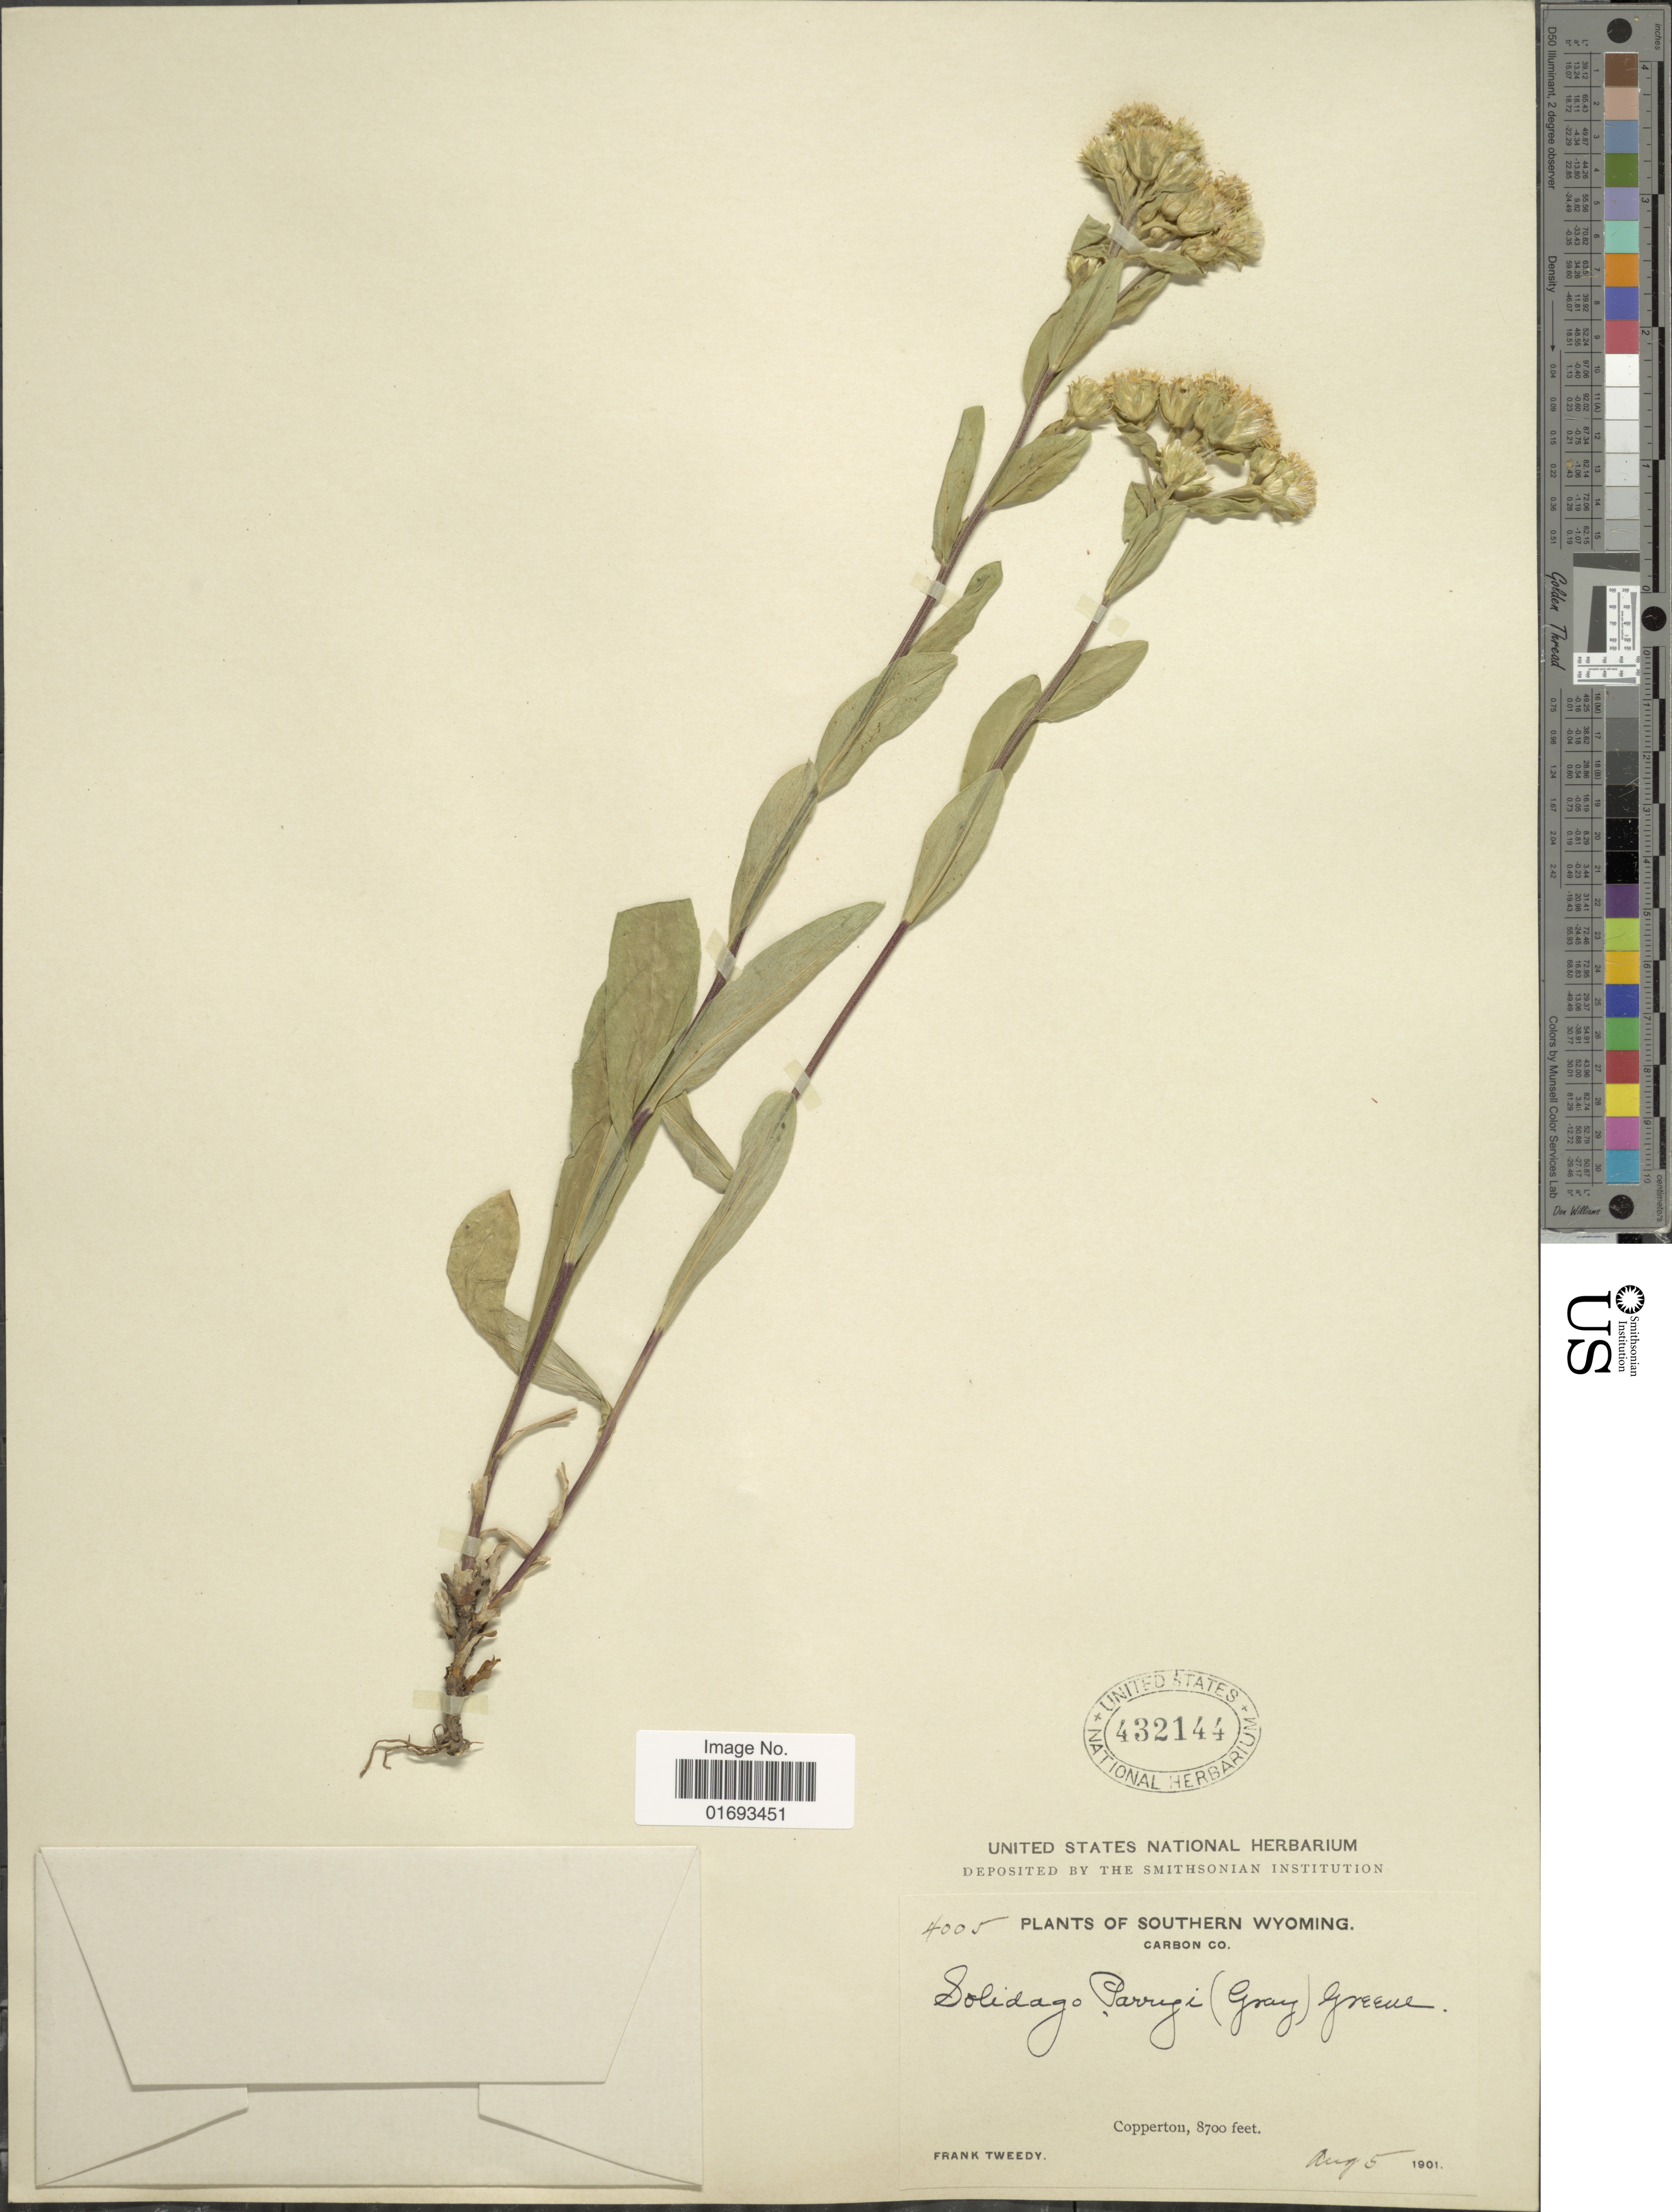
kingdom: Plantae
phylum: Tracheophyta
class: Magnoliopsida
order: Asterales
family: Asteraceae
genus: Oreochrysum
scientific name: Oreochrysum parryi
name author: (A. Gray) Rydb.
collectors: F. Tweedy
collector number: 4005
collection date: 1901-08-05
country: United States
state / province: Wyoming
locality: Southern Wyoming, Carbon Co., Copperton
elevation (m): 2652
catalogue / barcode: US 432144